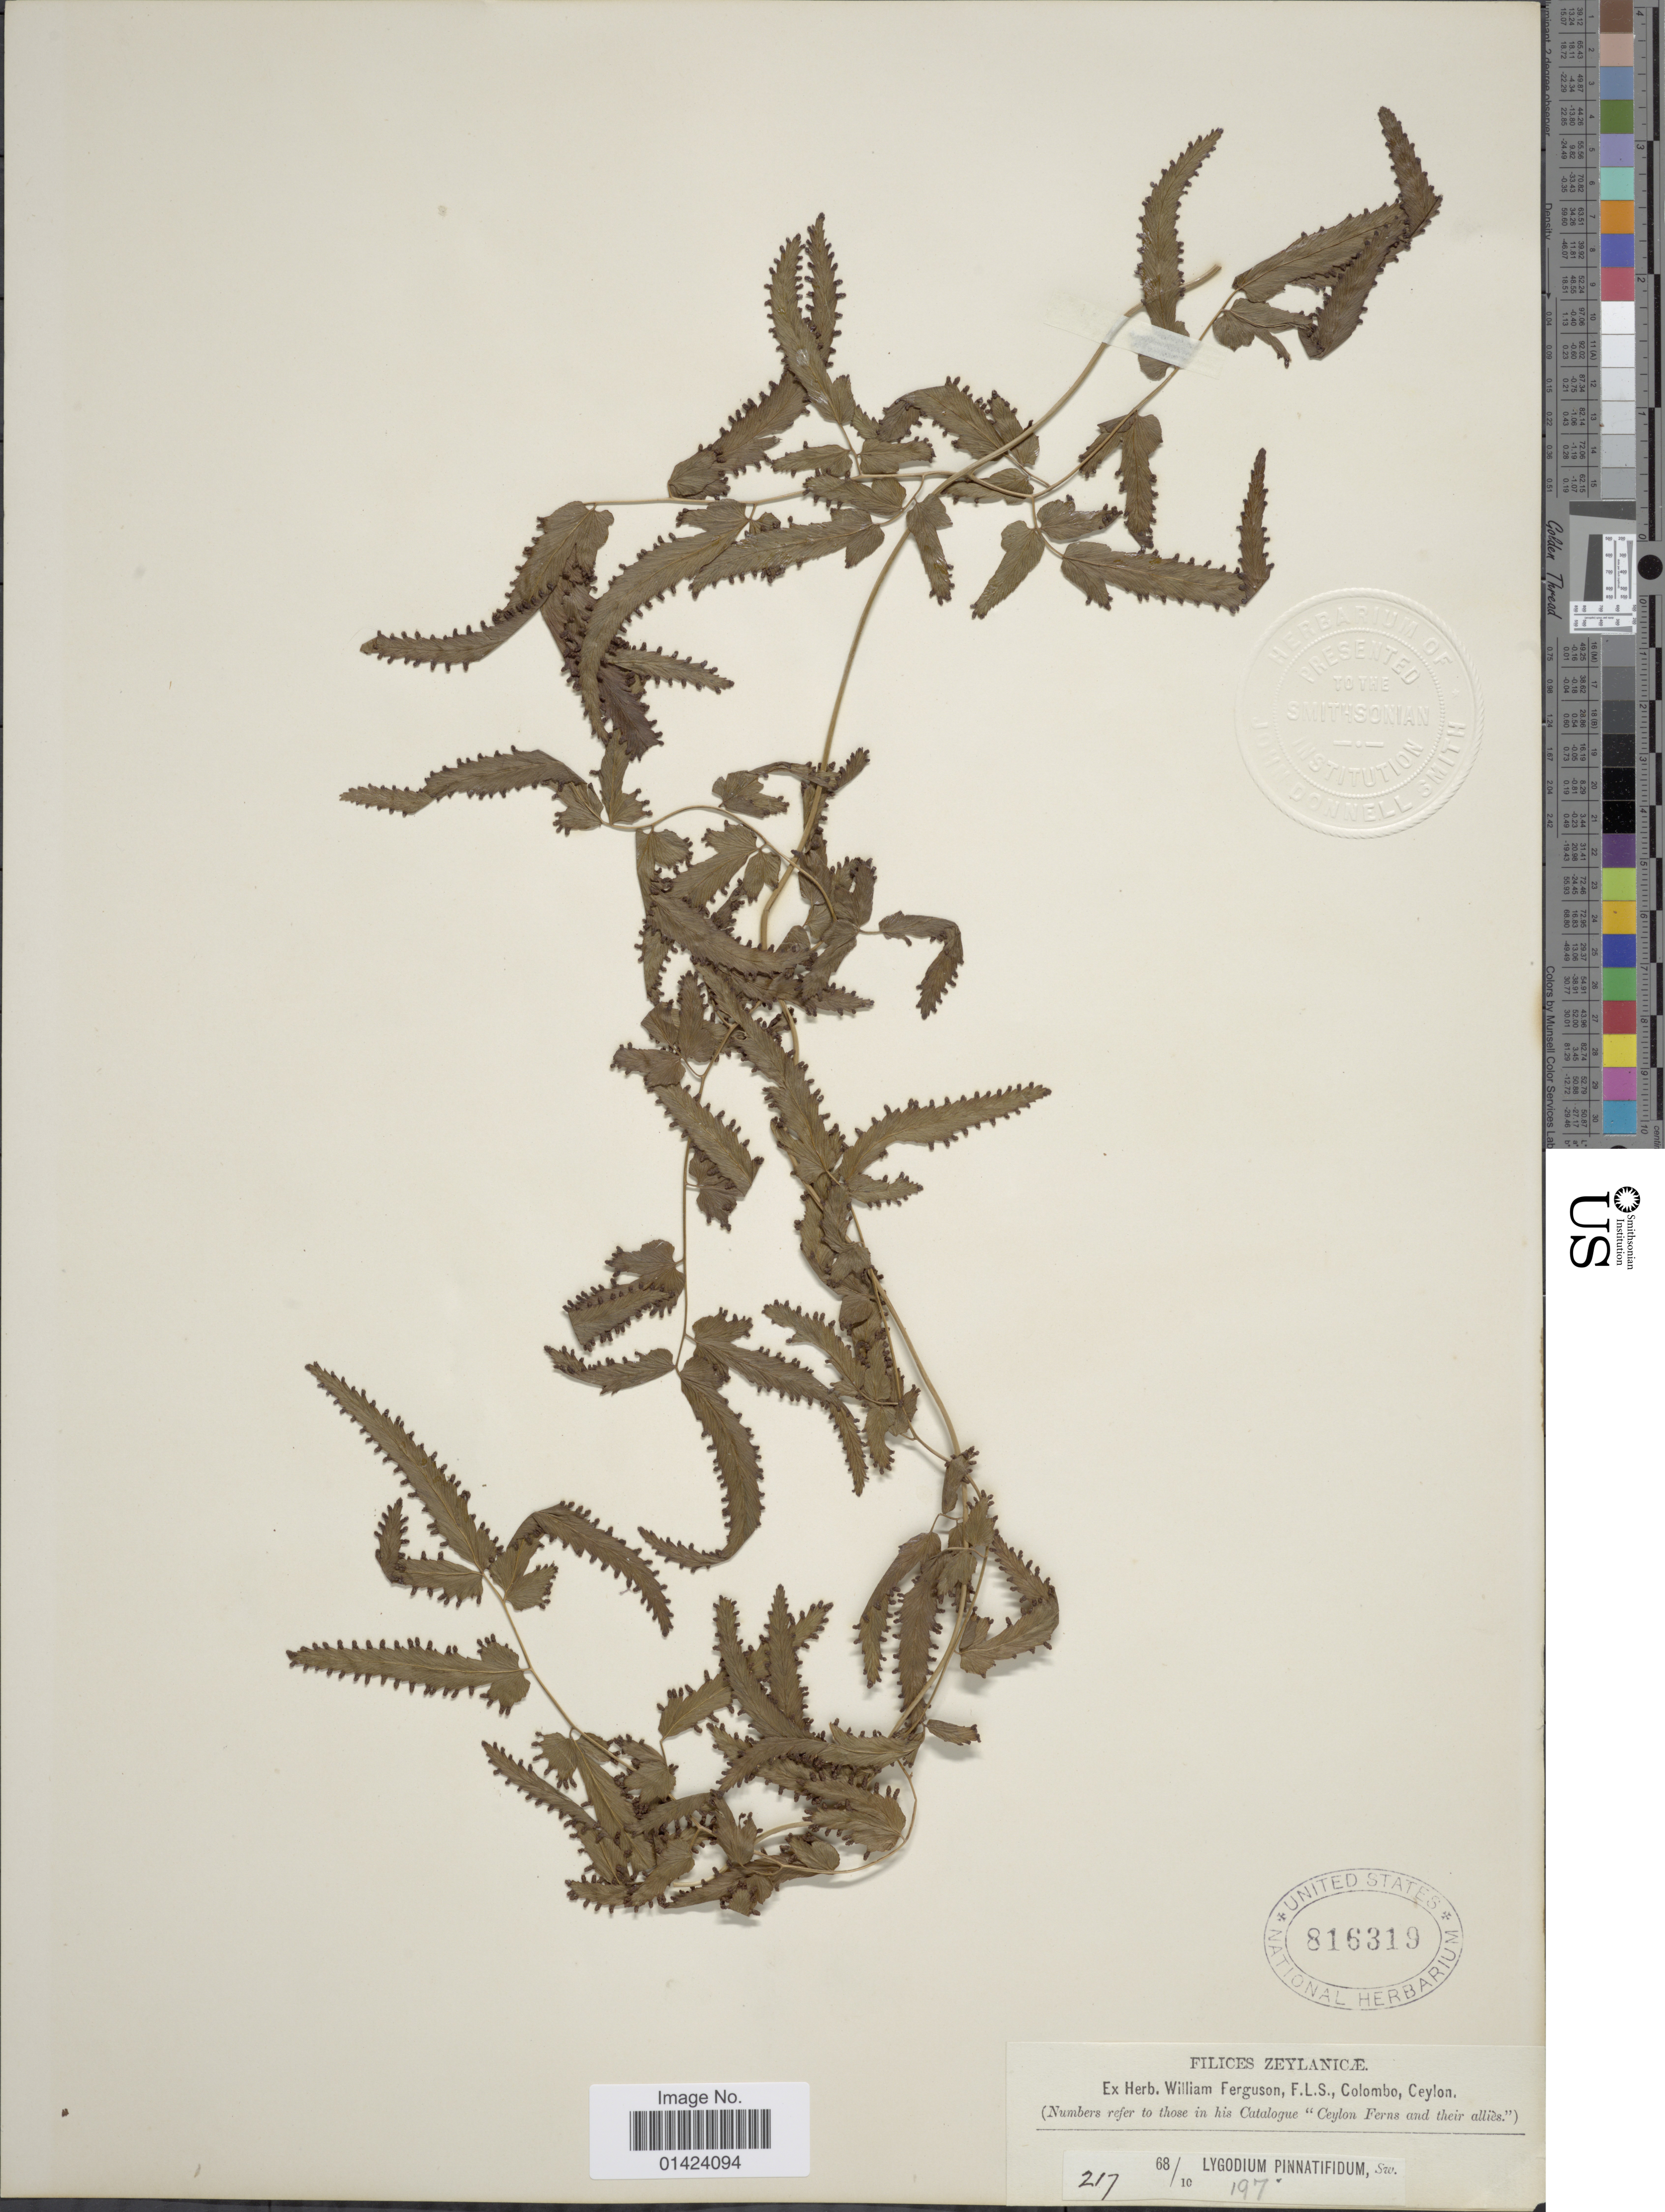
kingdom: Plantae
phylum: Tracheophyta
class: Polypodiopsida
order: Schizaeales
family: Lygodiaceae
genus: Lygodium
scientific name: Lygodium flexuosum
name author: Sw.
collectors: ex herb. W. Ferguson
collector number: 217*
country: New Zealand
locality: Filices Zeylanicae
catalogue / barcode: US 816319